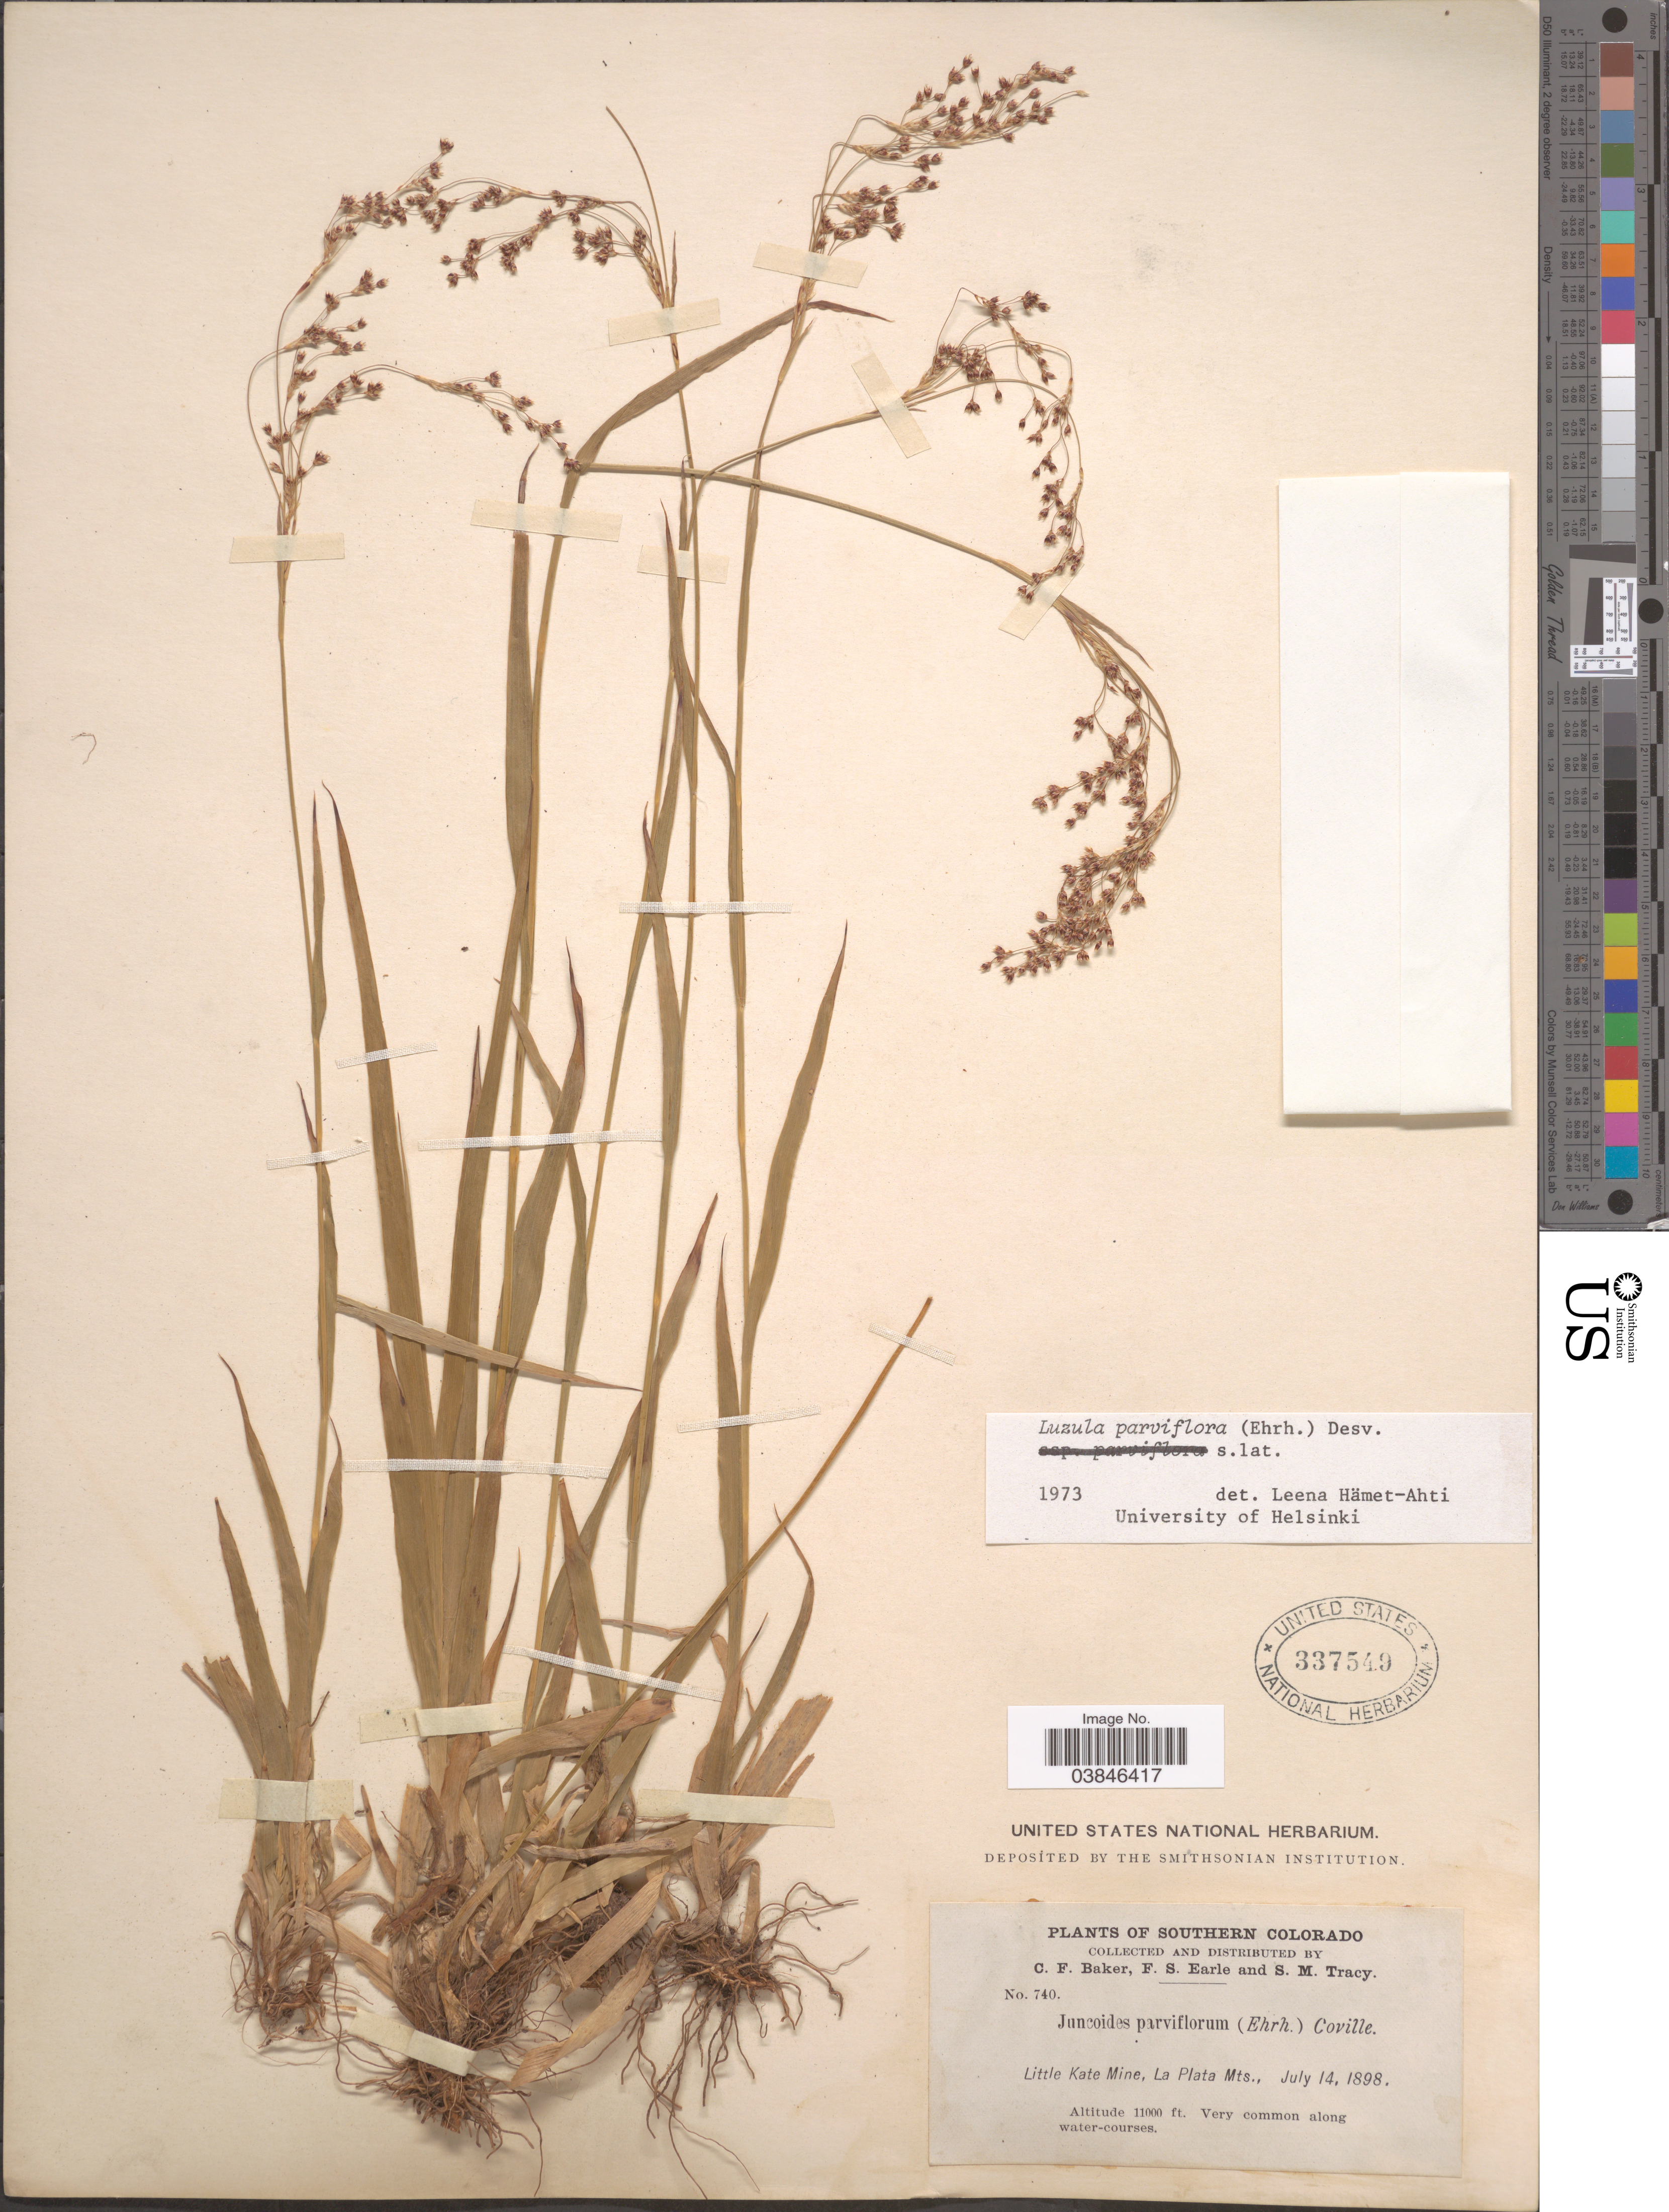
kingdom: Plantae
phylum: Tracheophyta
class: Liliopsida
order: Poales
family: Juncaceae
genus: Luzula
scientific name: Luzula parviflora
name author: (Ehrh.) Desv.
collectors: C. F. Baker, F. S. Earle & S. M. Tracy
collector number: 740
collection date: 1898-07-14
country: United States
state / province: Colorado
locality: Southern Colorado. Little Kate Mine, La Plata Mts.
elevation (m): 3353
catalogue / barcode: US 337549